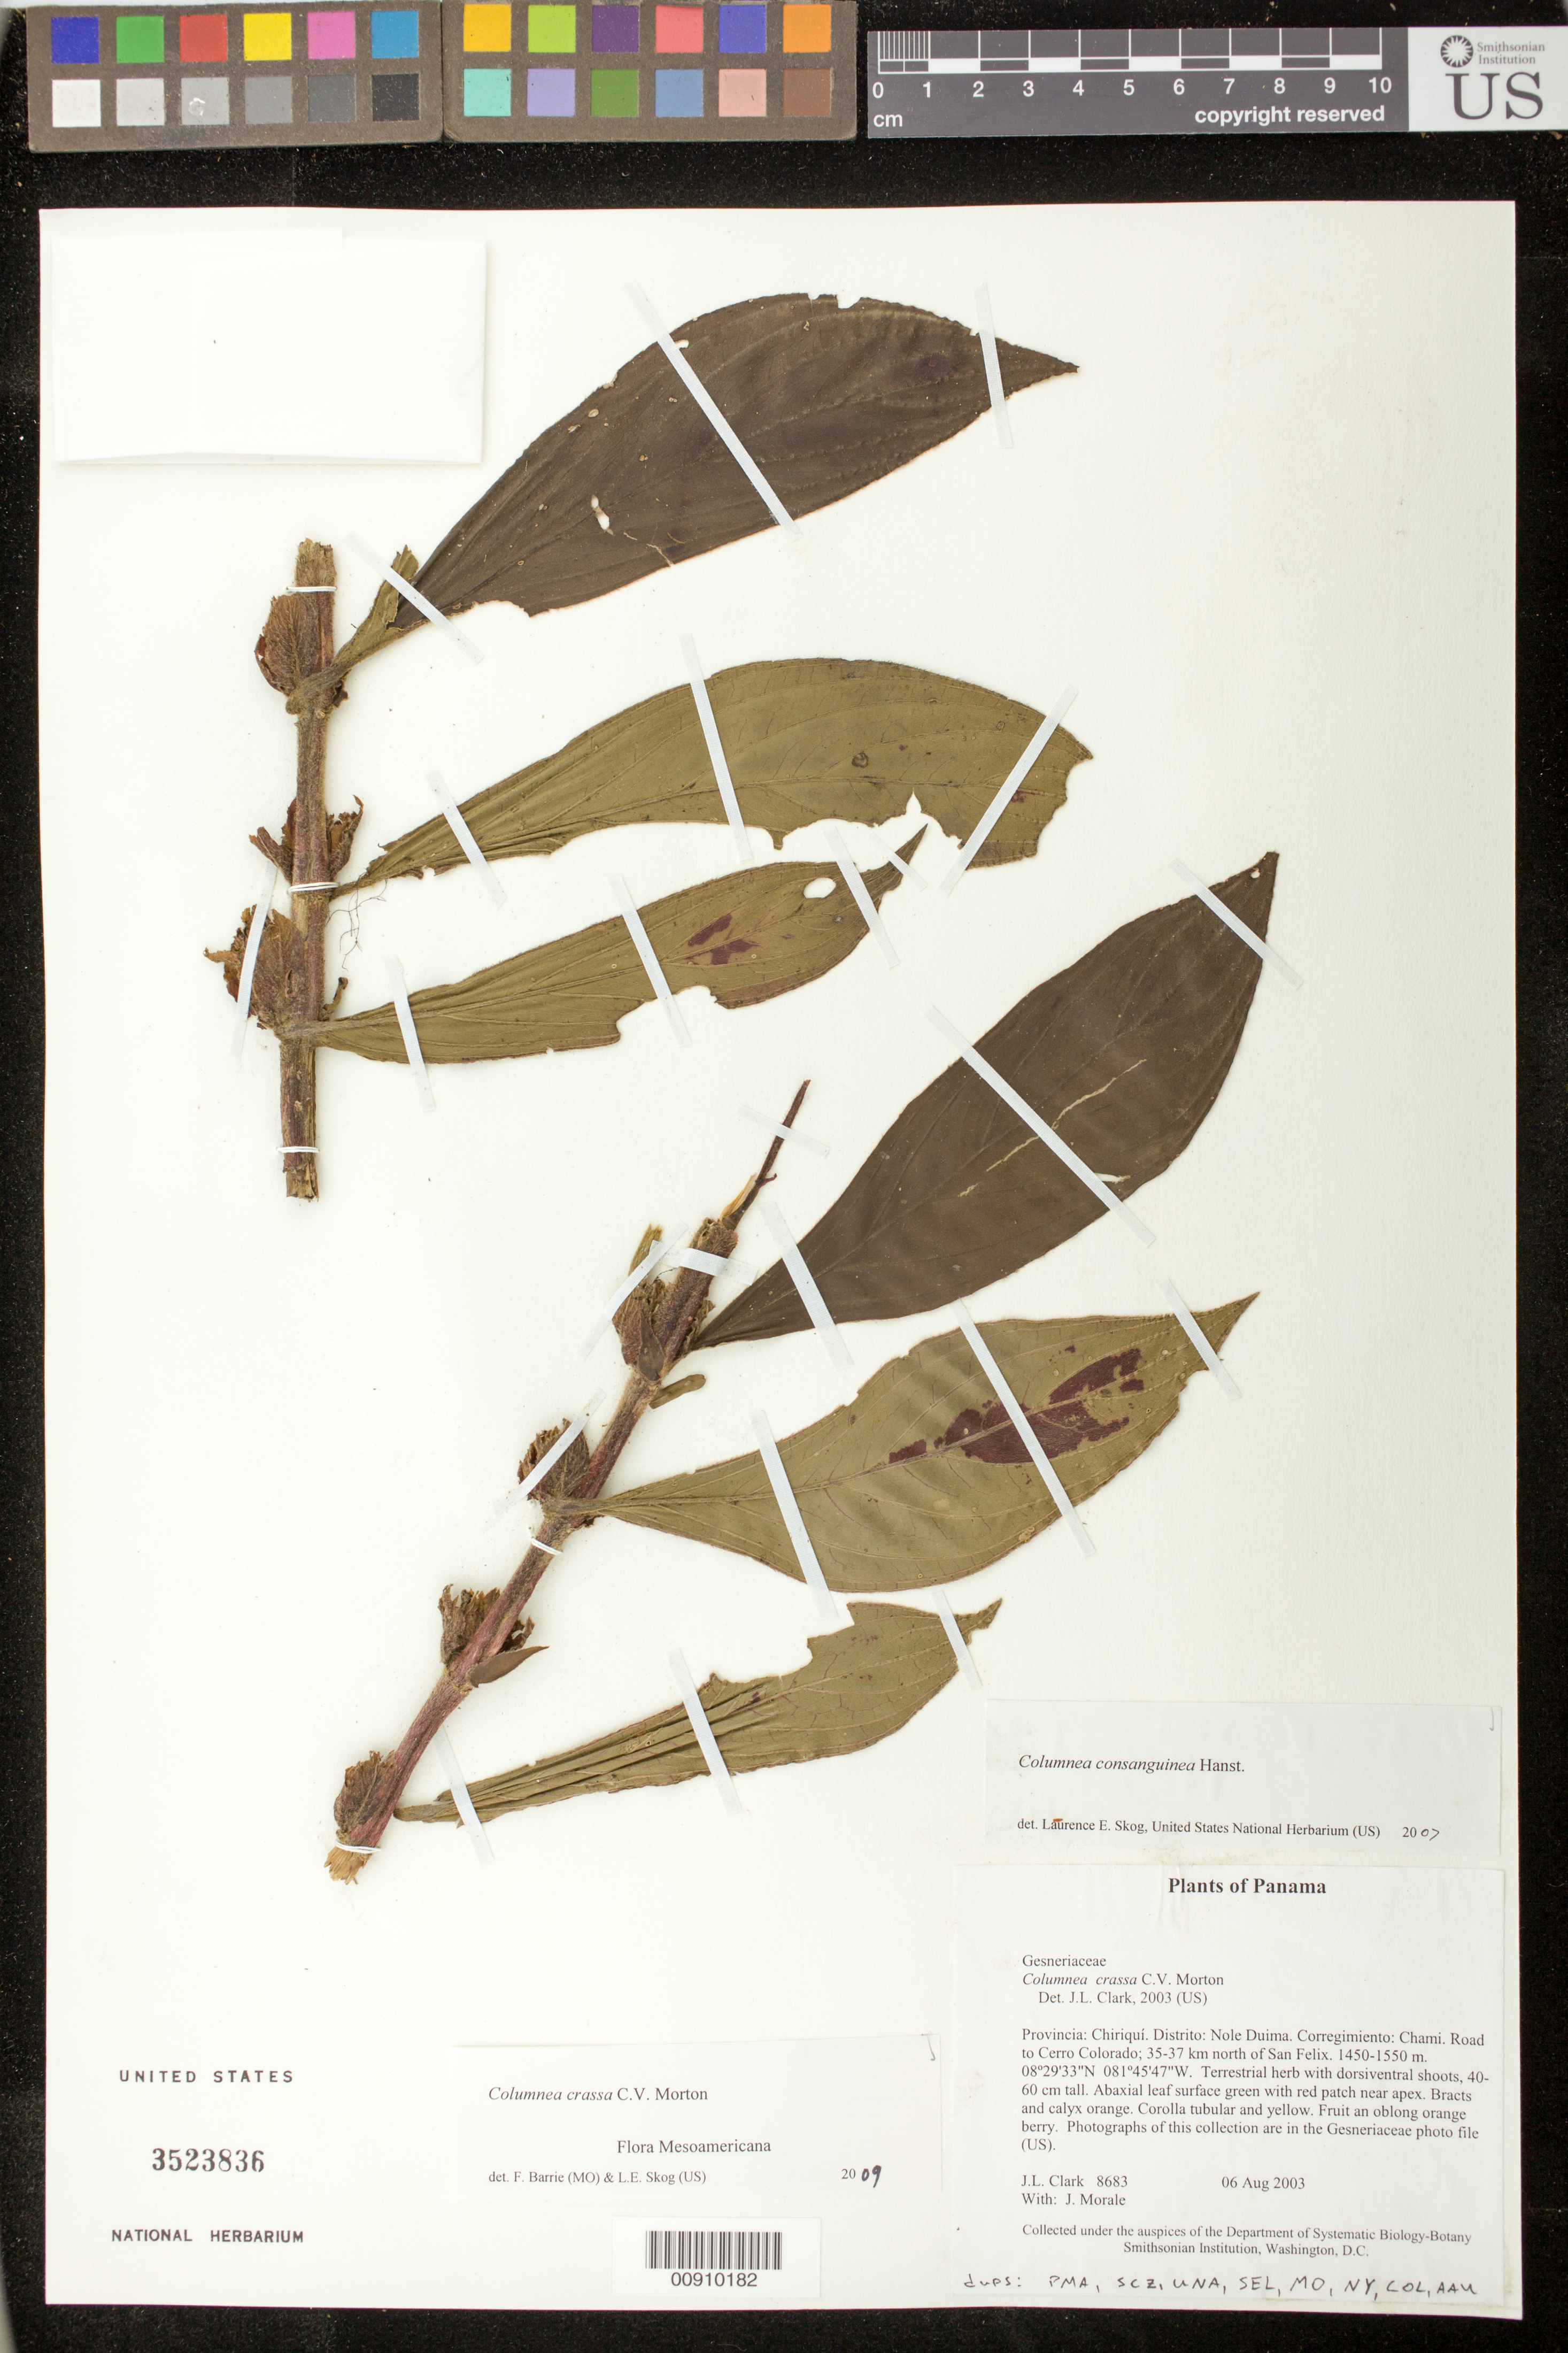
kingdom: Plantae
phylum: Tracheophyta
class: Magnoliopsida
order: Lamiales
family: Gesneriaceae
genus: Columnea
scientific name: Columnea crassa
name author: C.V. Morton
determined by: Barrie, F. R.; Skog, Laurence E.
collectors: J. L. Clark & J. Morale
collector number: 8683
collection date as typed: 06 Aug 2003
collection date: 2003-08-06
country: Panama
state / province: Ngöbe-Buglé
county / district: Nole Düima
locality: Corregimiento: Chami. Road to Cerro Colorado; 35-37 km north of San Felix.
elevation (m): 1450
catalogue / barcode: US 3523836